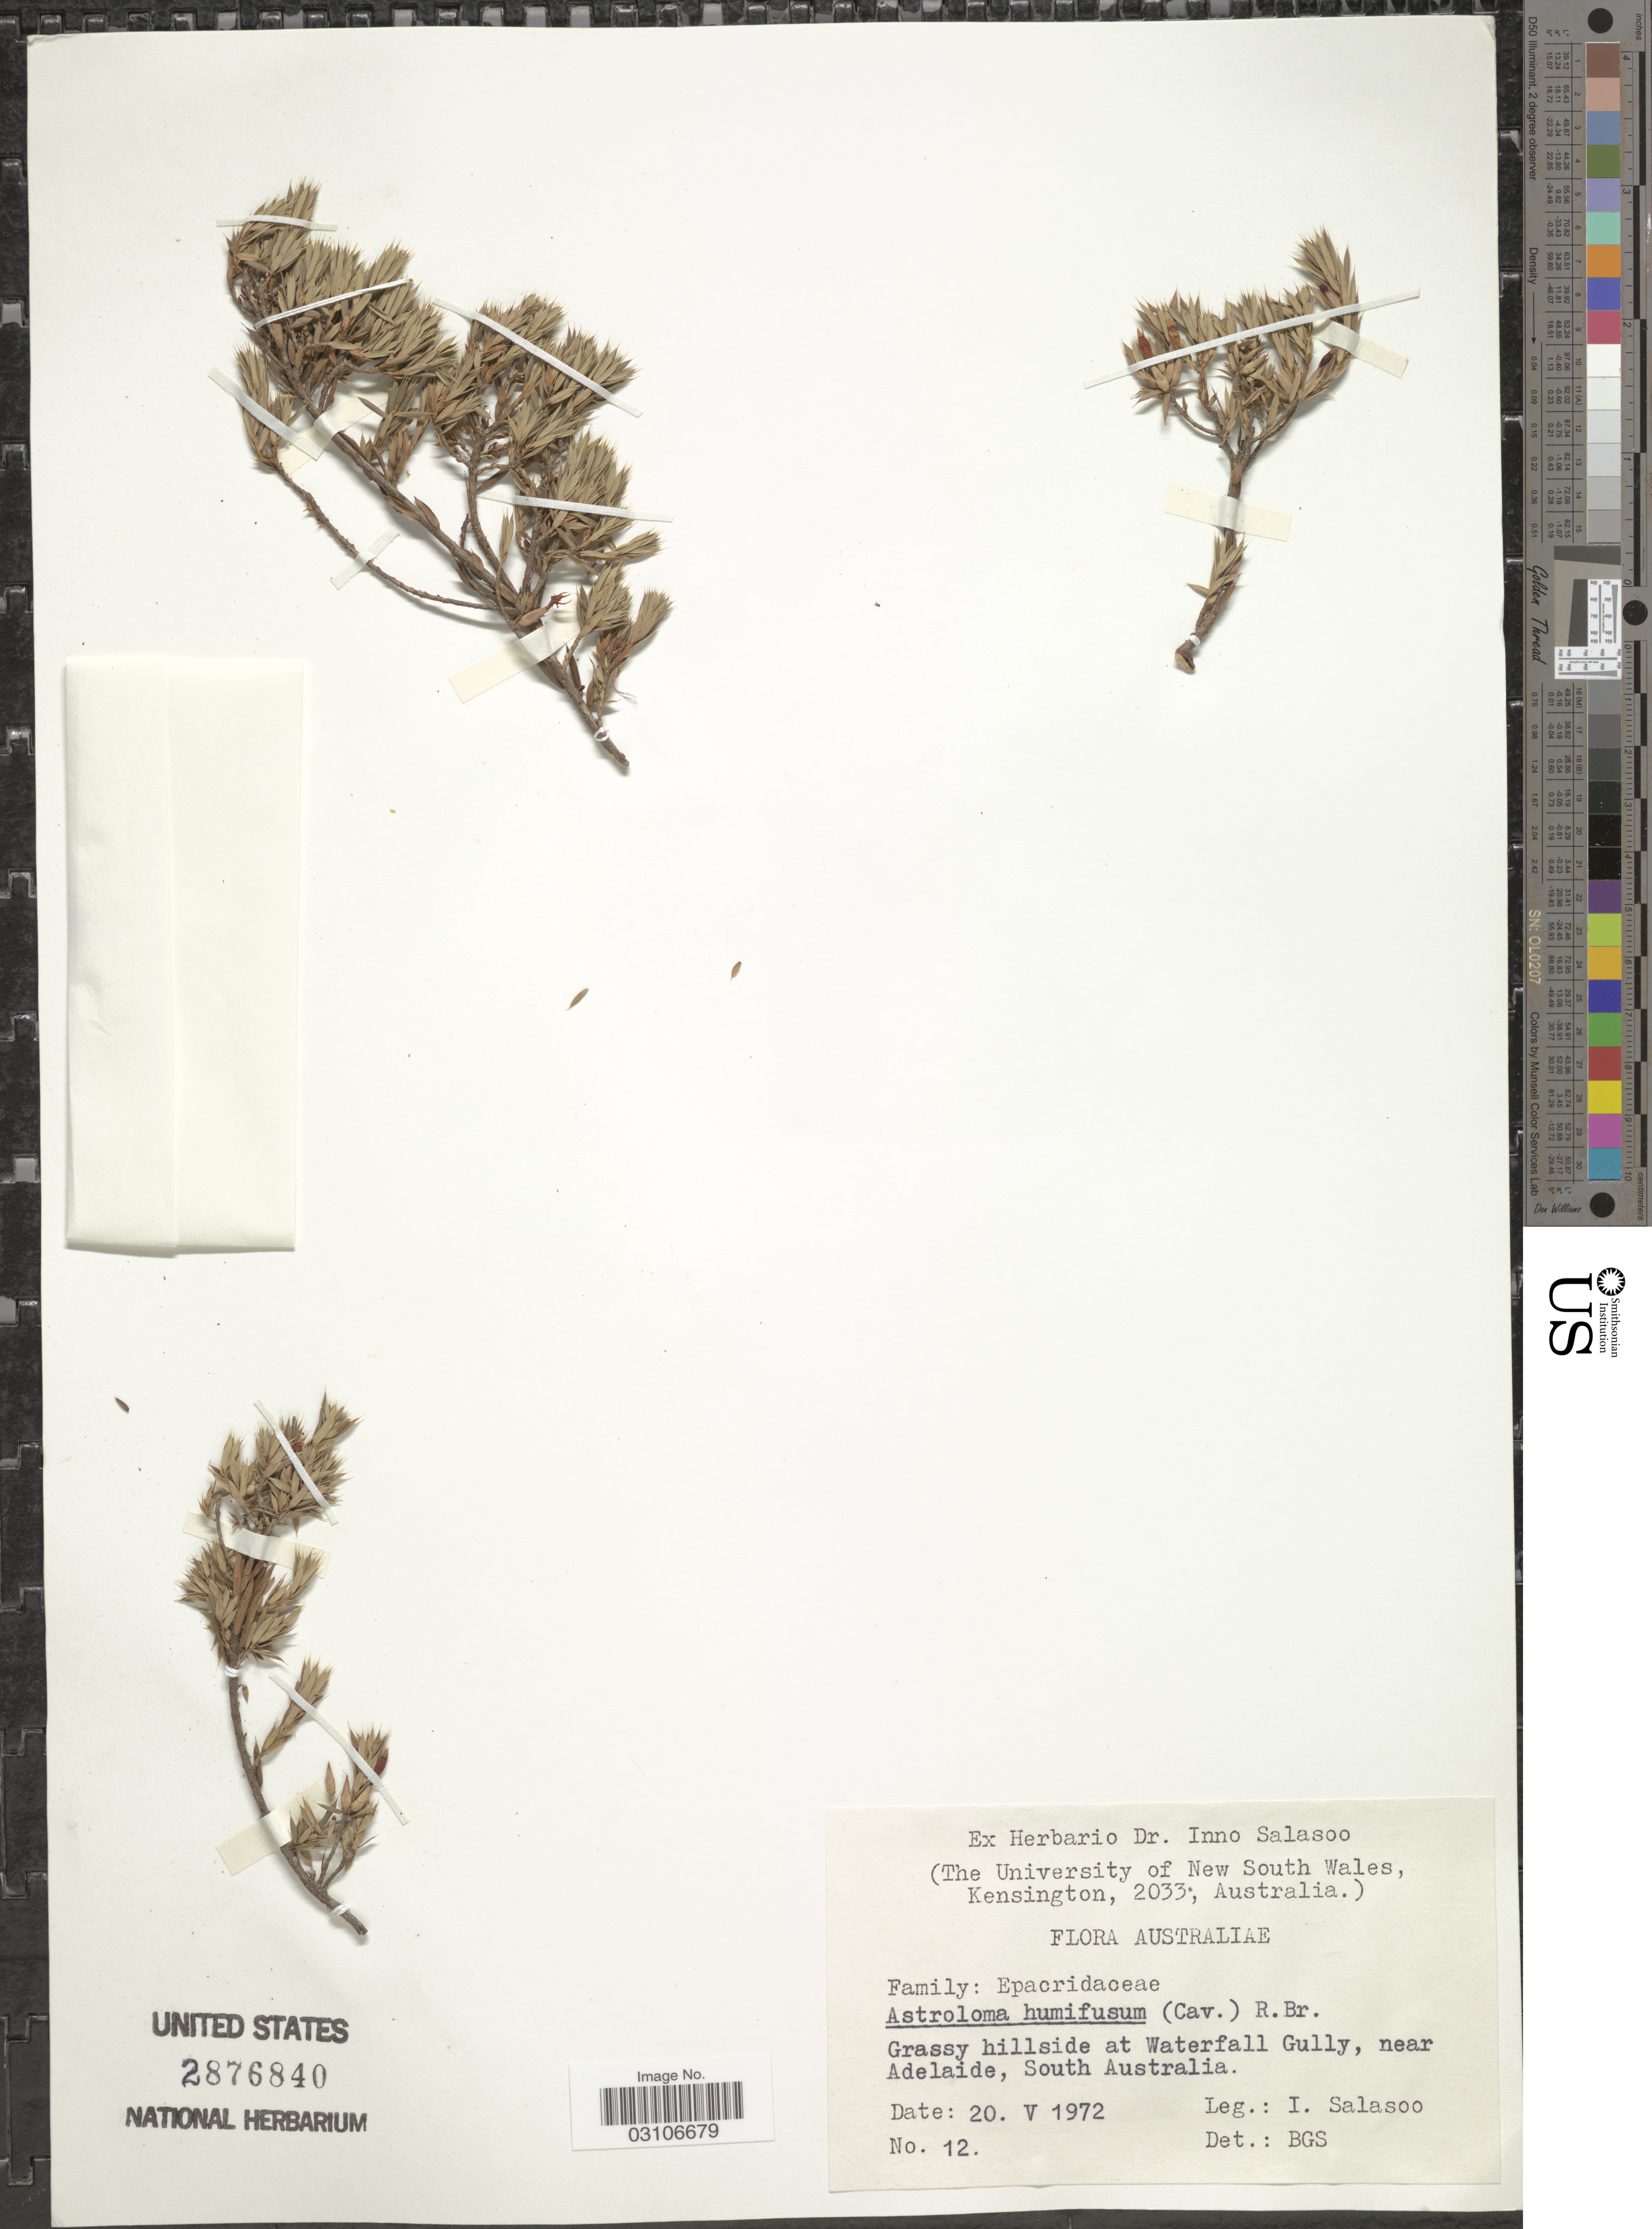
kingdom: Plantae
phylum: Tracheophyta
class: Magnoliopsida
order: Ericales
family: Ericaceae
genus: Astroloma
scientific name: Astroloma humifusum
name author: (Cav.) R. Br.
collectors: I. Salasoo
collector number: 12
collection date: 1972-05-20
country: Australia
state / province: South Australia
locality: Grassy hillside at Waterfall Gully, near Adelaide.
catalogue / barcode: US 2876840